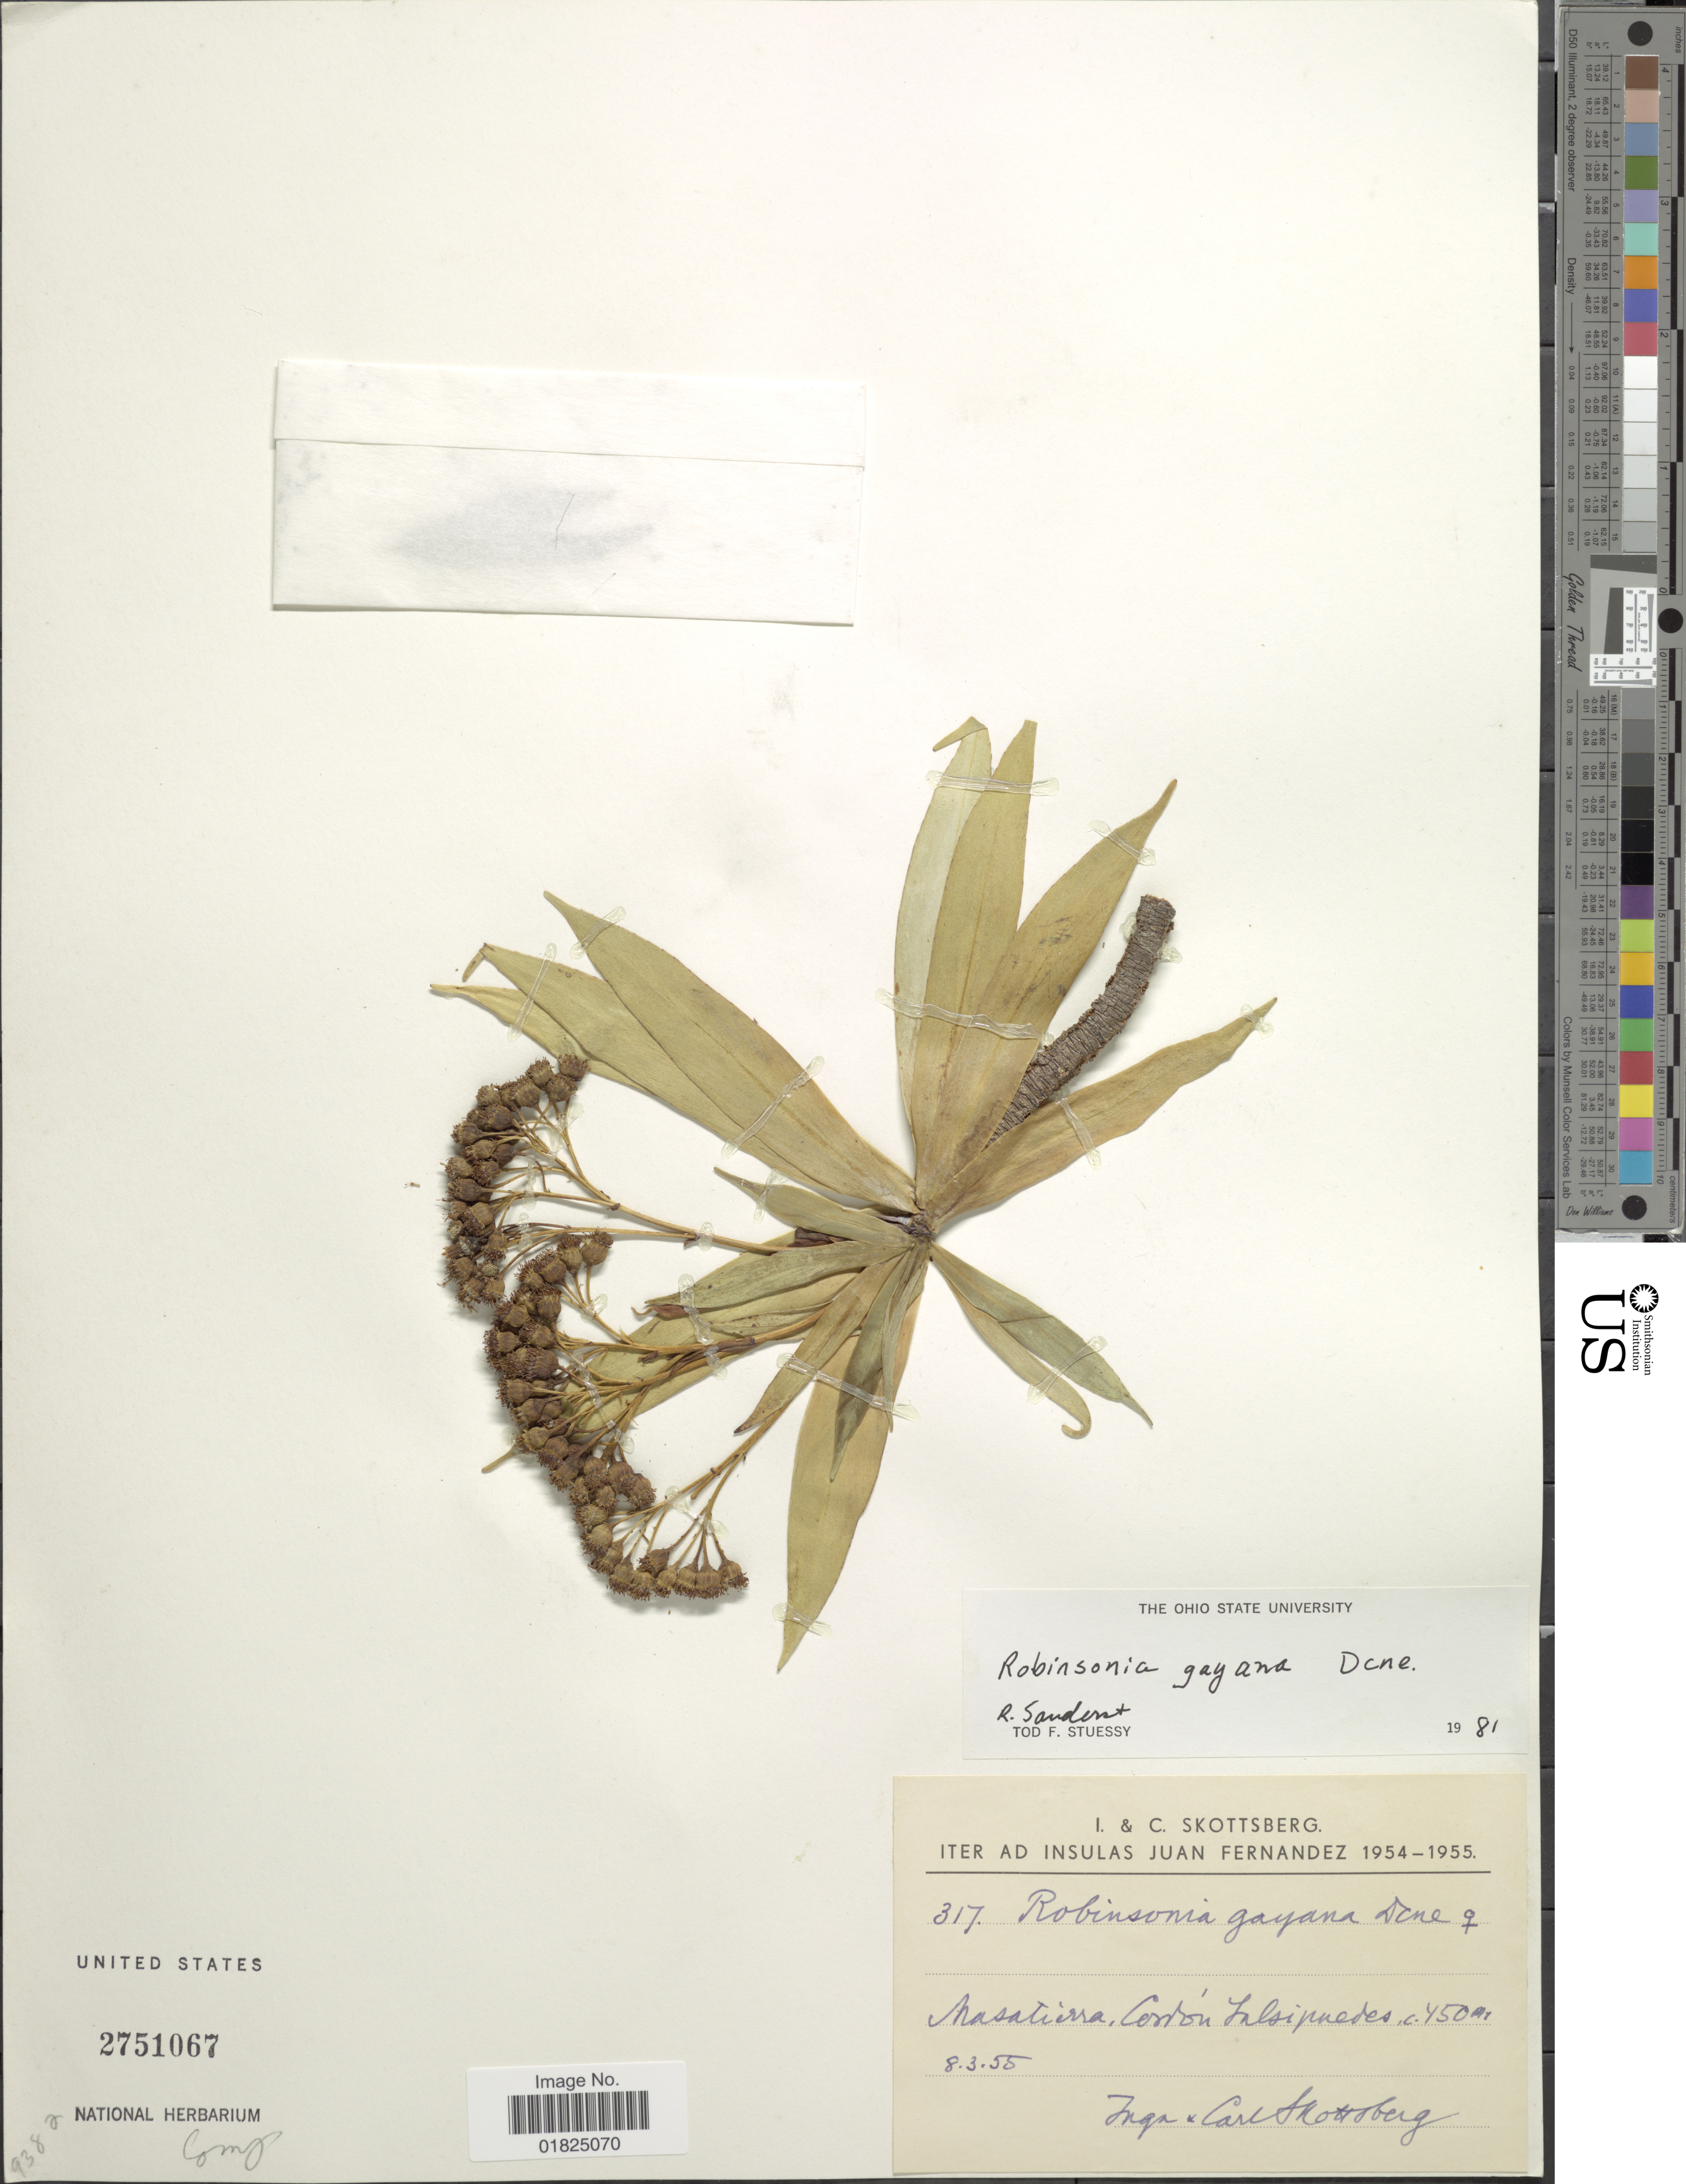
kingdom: Plantae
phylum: Tracheophyta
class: Magnoliopsida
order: Asterales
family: Asteraceae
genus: Robinsonia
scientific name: Robinsonia gayana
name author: Decne.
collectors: I. Skottsberg & C. Skottsberg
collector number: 317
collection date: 1955-03-08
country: Chile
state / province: Valparaíso (V)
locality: Juan Fernandez, Masatierra: Cordón Salsipuedes.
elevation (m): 450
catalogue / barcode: US 2751067